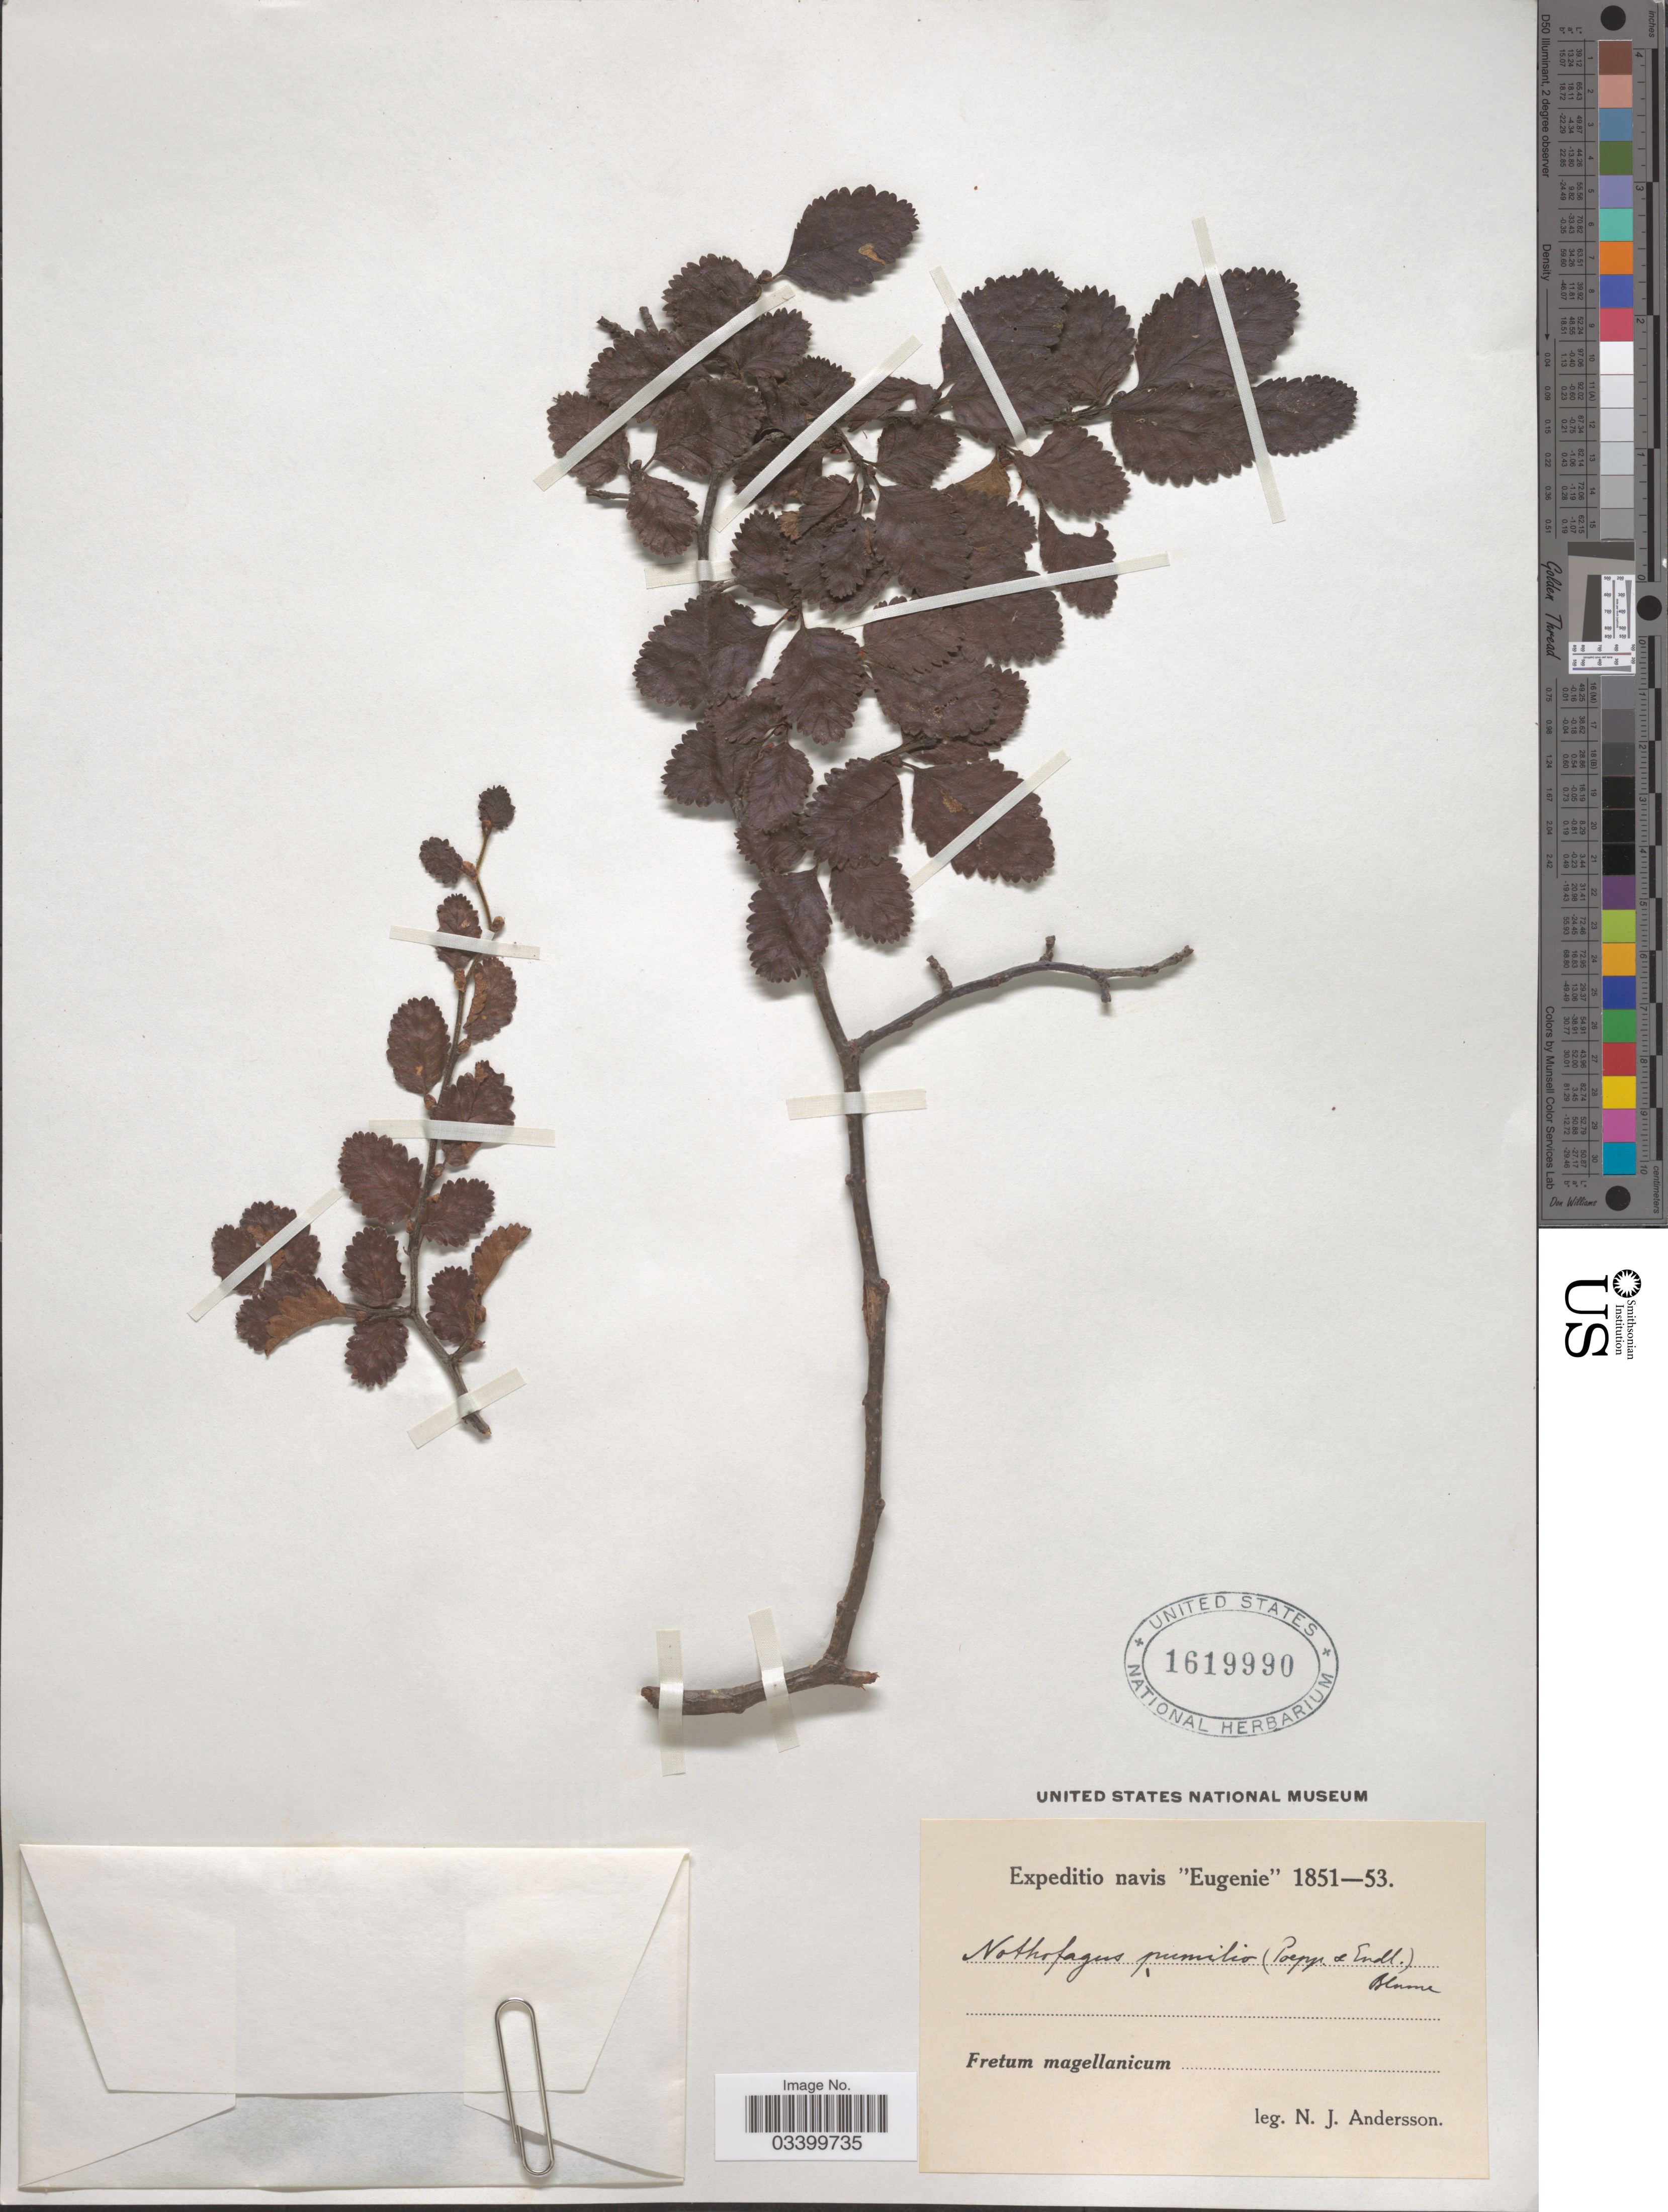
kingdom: Plantae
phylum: Tracheophyta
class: Magnoliopsida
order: Fagales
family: Nothofagaceae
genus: Nothofagus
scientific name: Nothofagus pumilio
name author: (Poepp. & Endl.) Krasser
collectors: N. J. Andersson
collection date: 1851/1853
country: Chile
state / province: Magallanes y de la Antártica Chilena (XII)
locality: Eugenie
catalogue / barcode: US 1619990